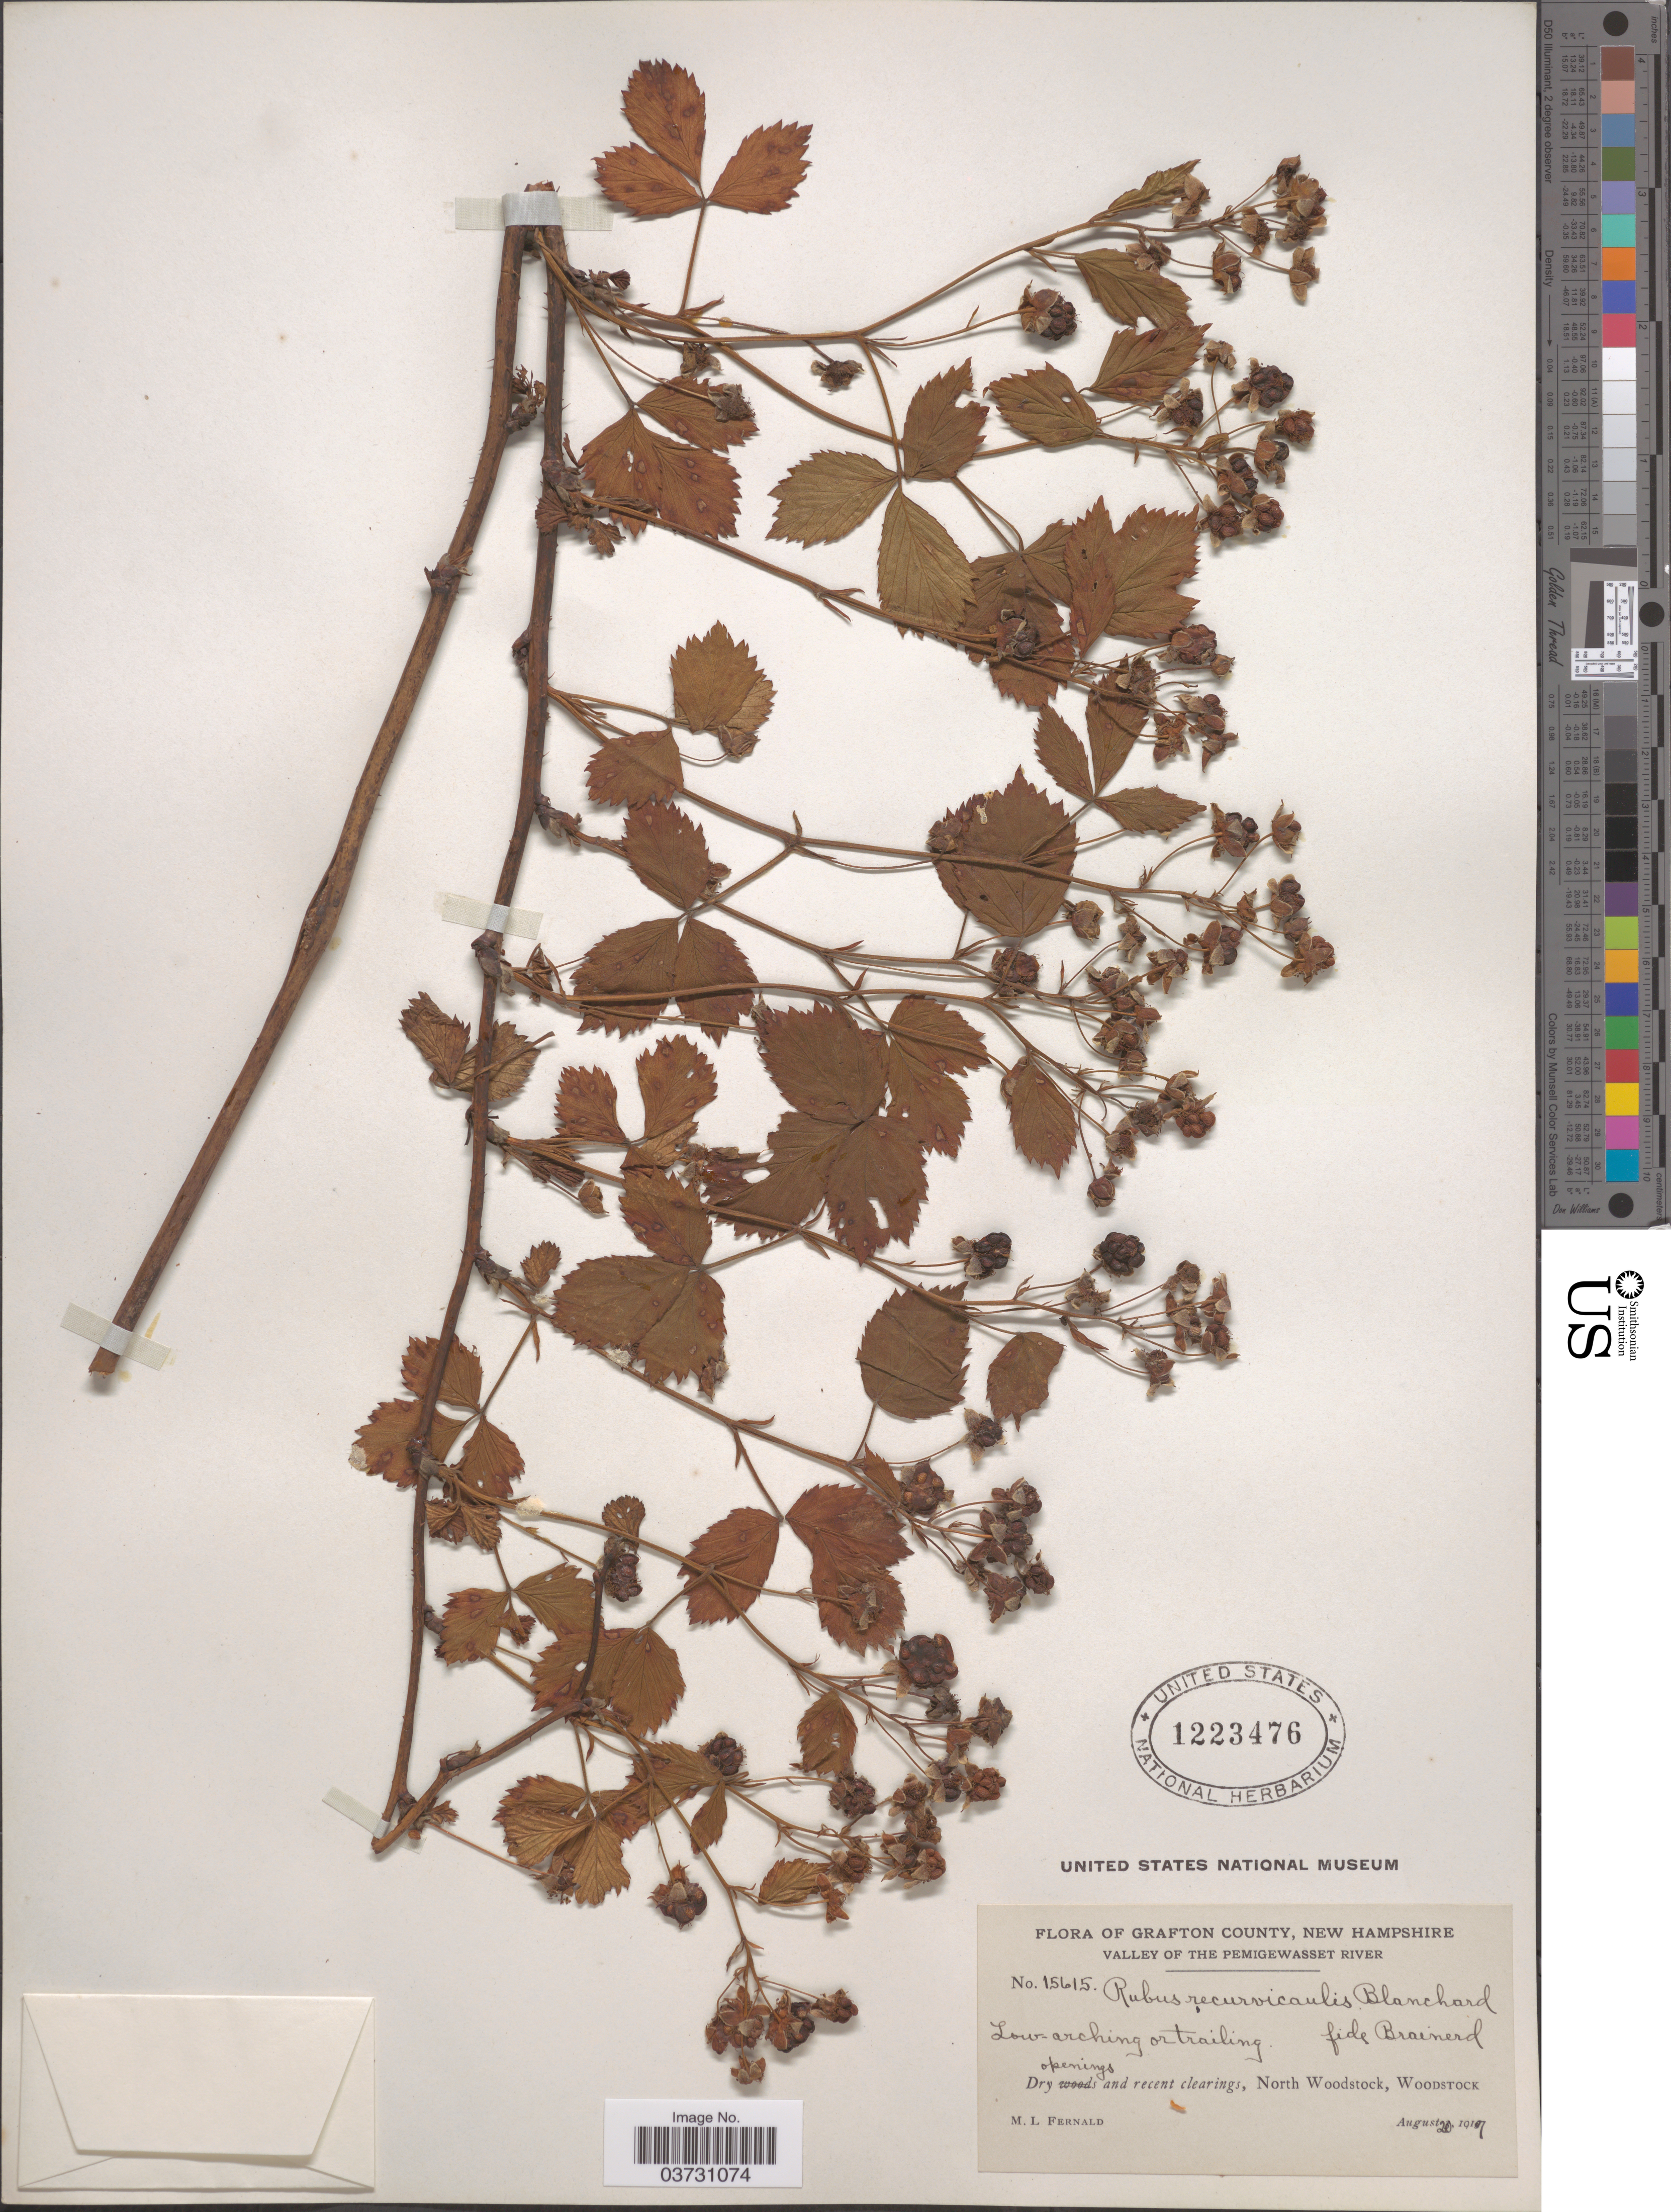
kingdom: Plantae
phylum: Tracheophyta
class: Magnoliopsida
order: Rosales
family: Rosaceae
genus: Rubus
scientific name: Rubus recurvicaulis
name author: Blanch.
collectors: M. L. Fernald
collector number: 15615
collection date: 1917-08-20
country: United States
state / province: New Hampshire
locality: Grafton County. Valley of the Pemigewasset River. Dry openings and recent clearings, North Woodstock, Woodstock.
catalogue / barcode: US 1223476